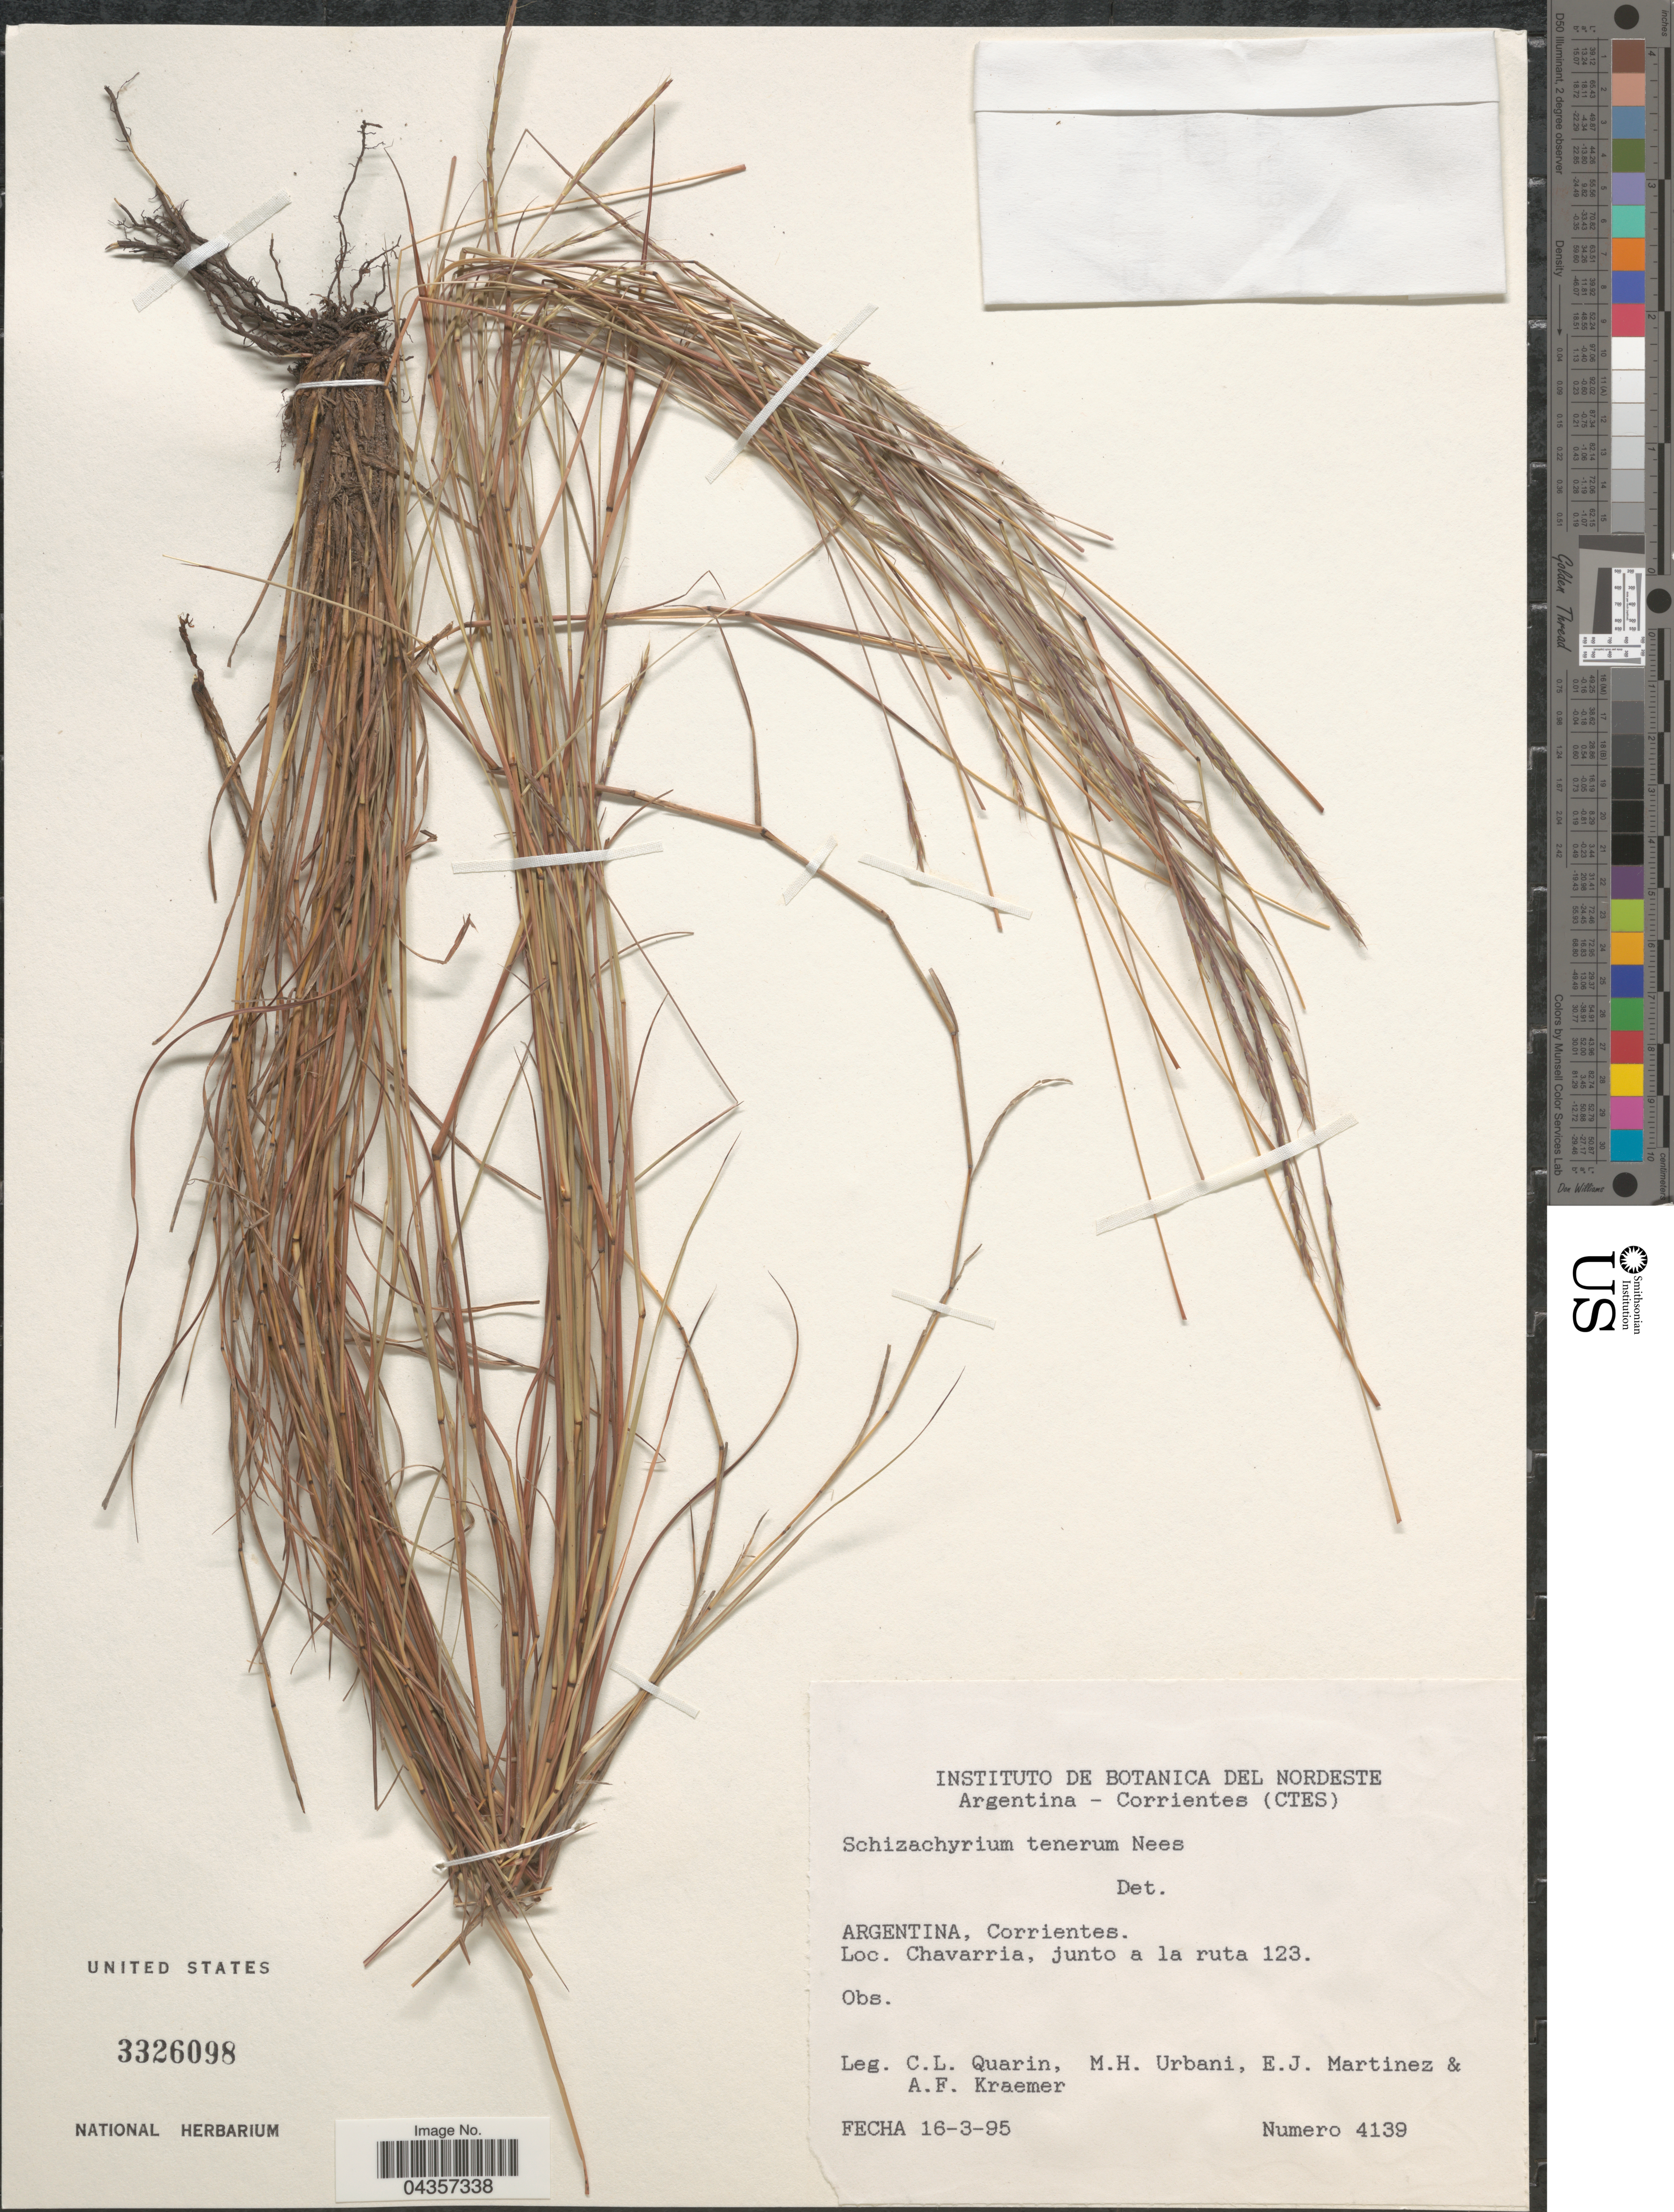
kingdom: Plantae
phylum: Tracheophyta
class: Liliopsida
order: Poales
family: Poaceae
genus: Schizachyrium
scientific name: Schizachyrium tenerum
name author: Nees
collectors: C. Quarin, M. Urbani, E. Martínez & A. Kraemer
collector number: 4139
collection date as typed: Transcribed d/m/y: 16/3/95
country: Argentina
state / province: Corrientes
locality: Chavarria, junto a la ruta 123.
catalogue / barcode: US 3326098